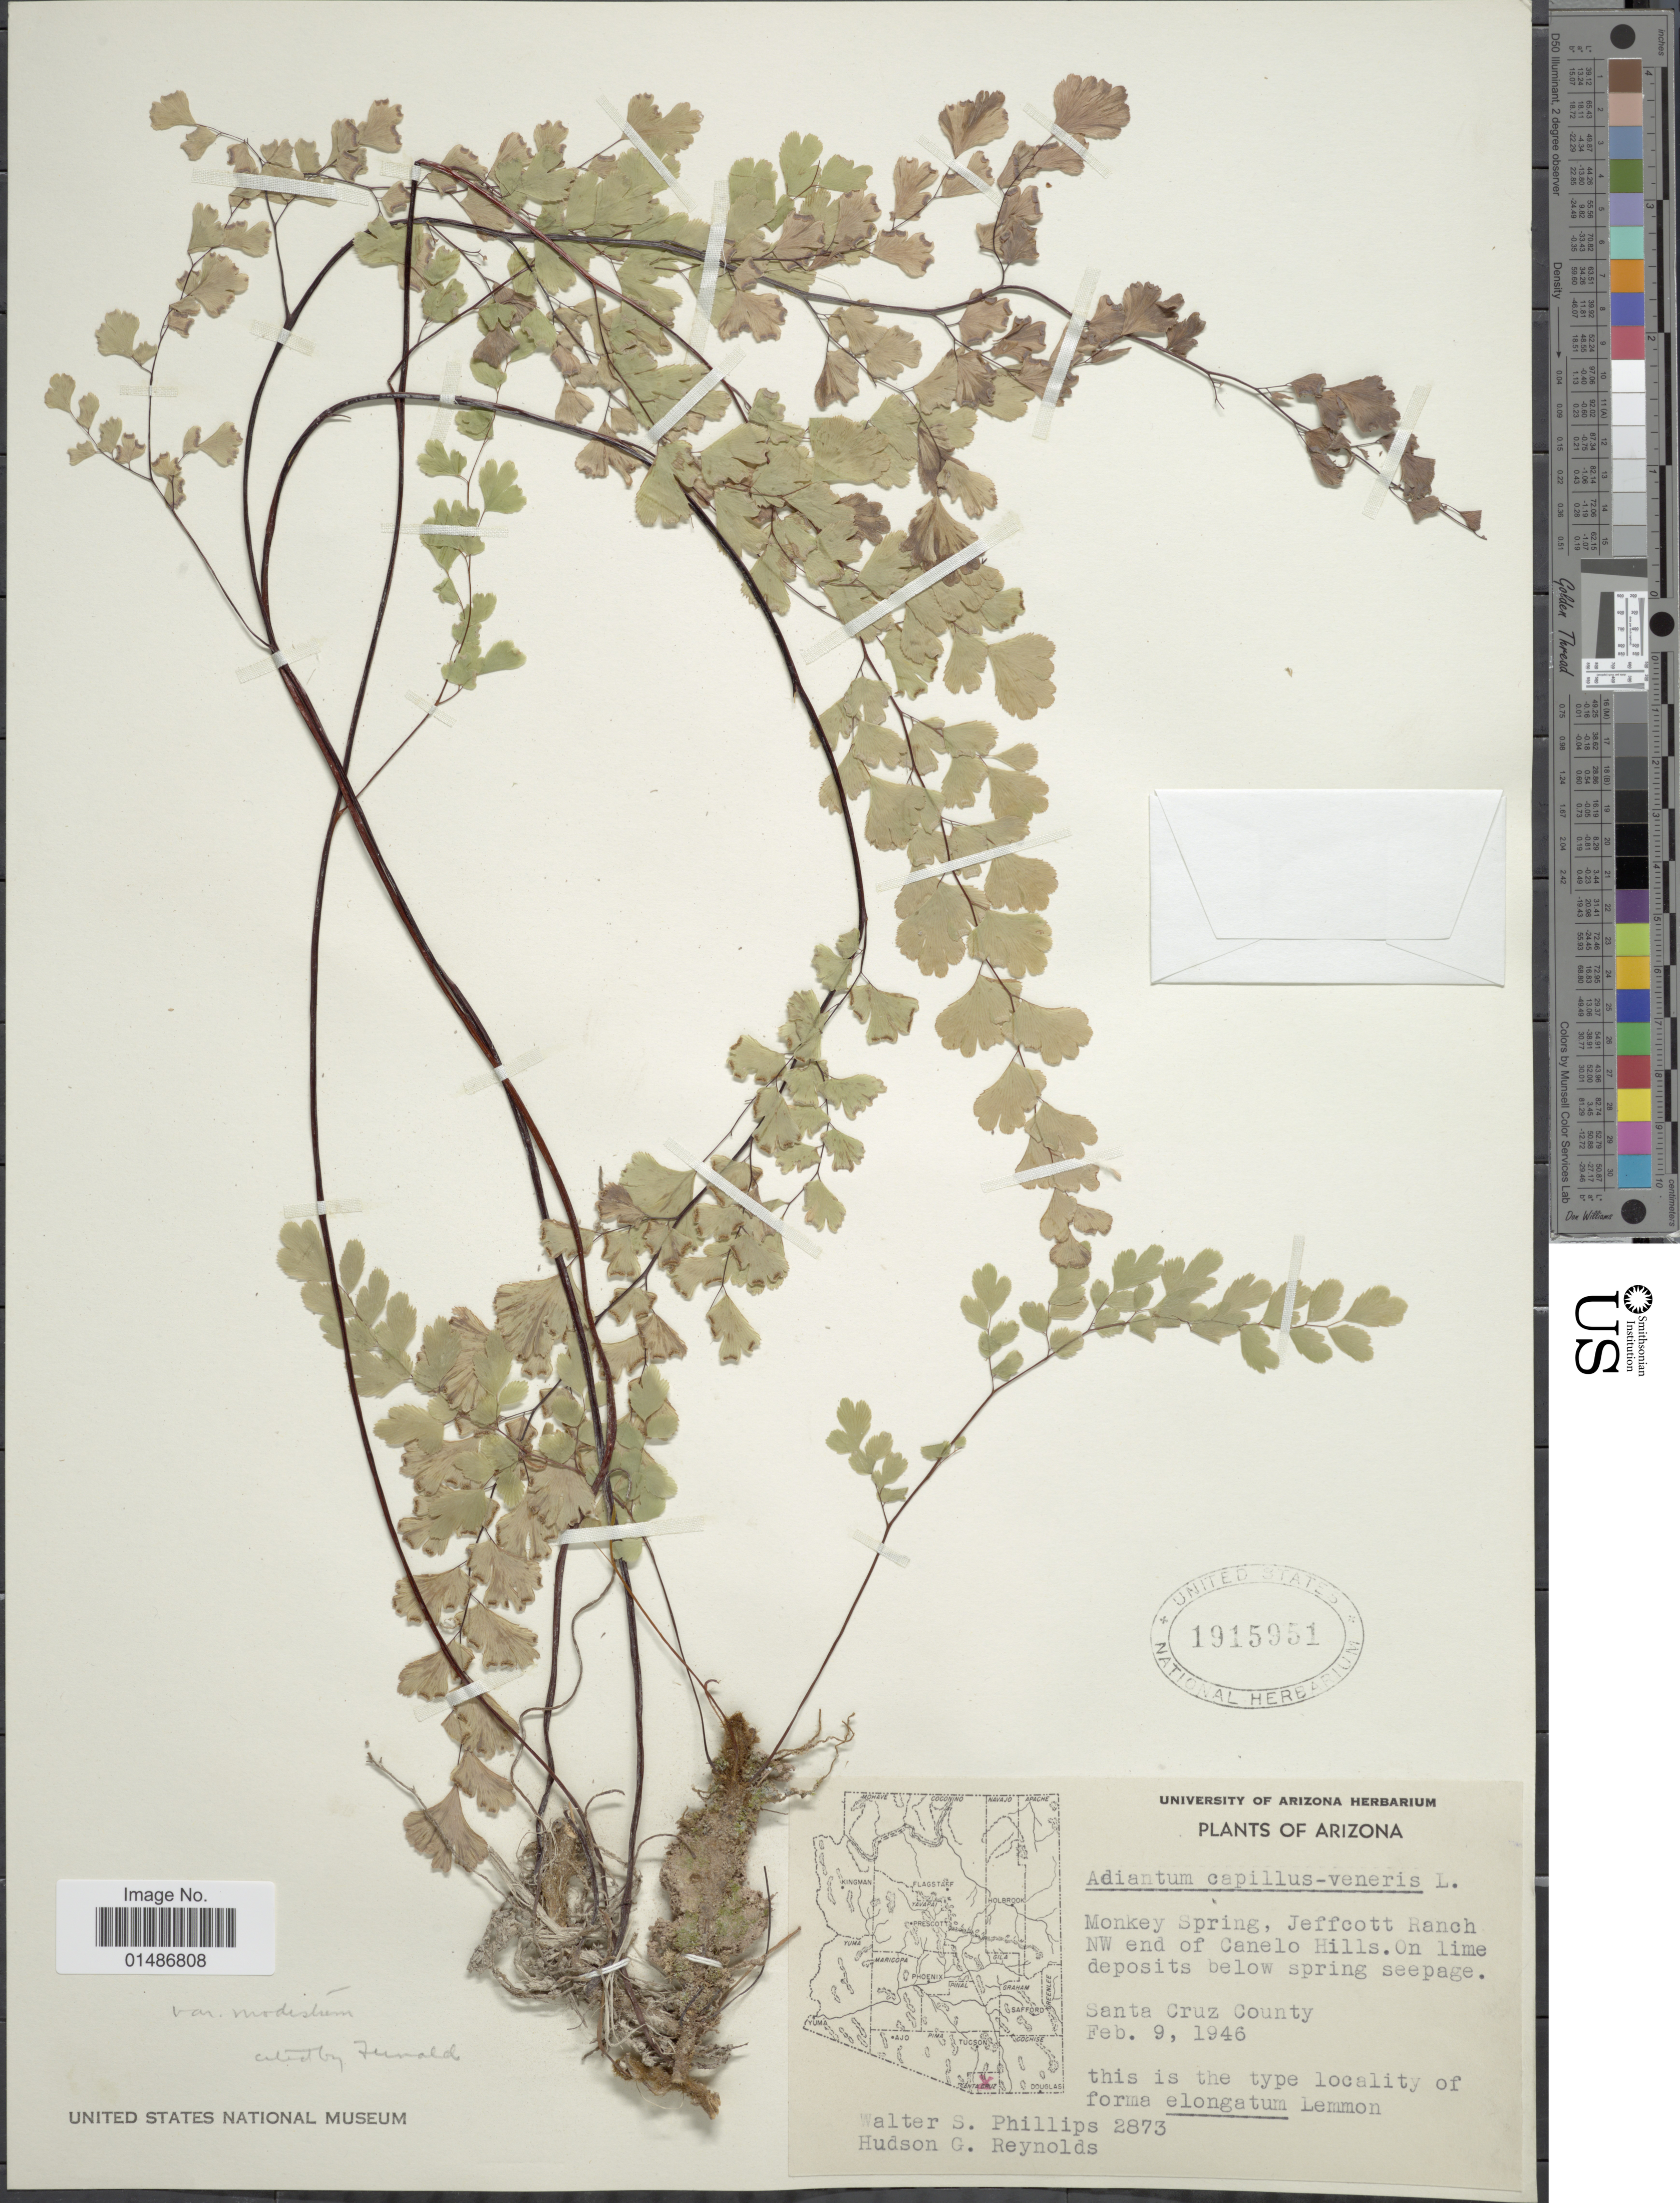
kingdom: Plantae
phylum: Tracheophyta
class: Polypodiopsida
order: Polypodiales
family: Pteridaceae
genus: Adiantum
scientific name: Adiantum capillus-veneris var. modestum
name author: (Underw.) Fernald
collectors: W. S. Phillips & H. Reynolds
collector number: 2873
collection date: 1946-02-09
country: United States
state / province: Arizona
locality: Monkey Spring, Jeffcott Ranch NW end of Canelo Hills. On lime deposits below spring seepage. Santa Cruz County.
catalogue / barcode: US 1915951